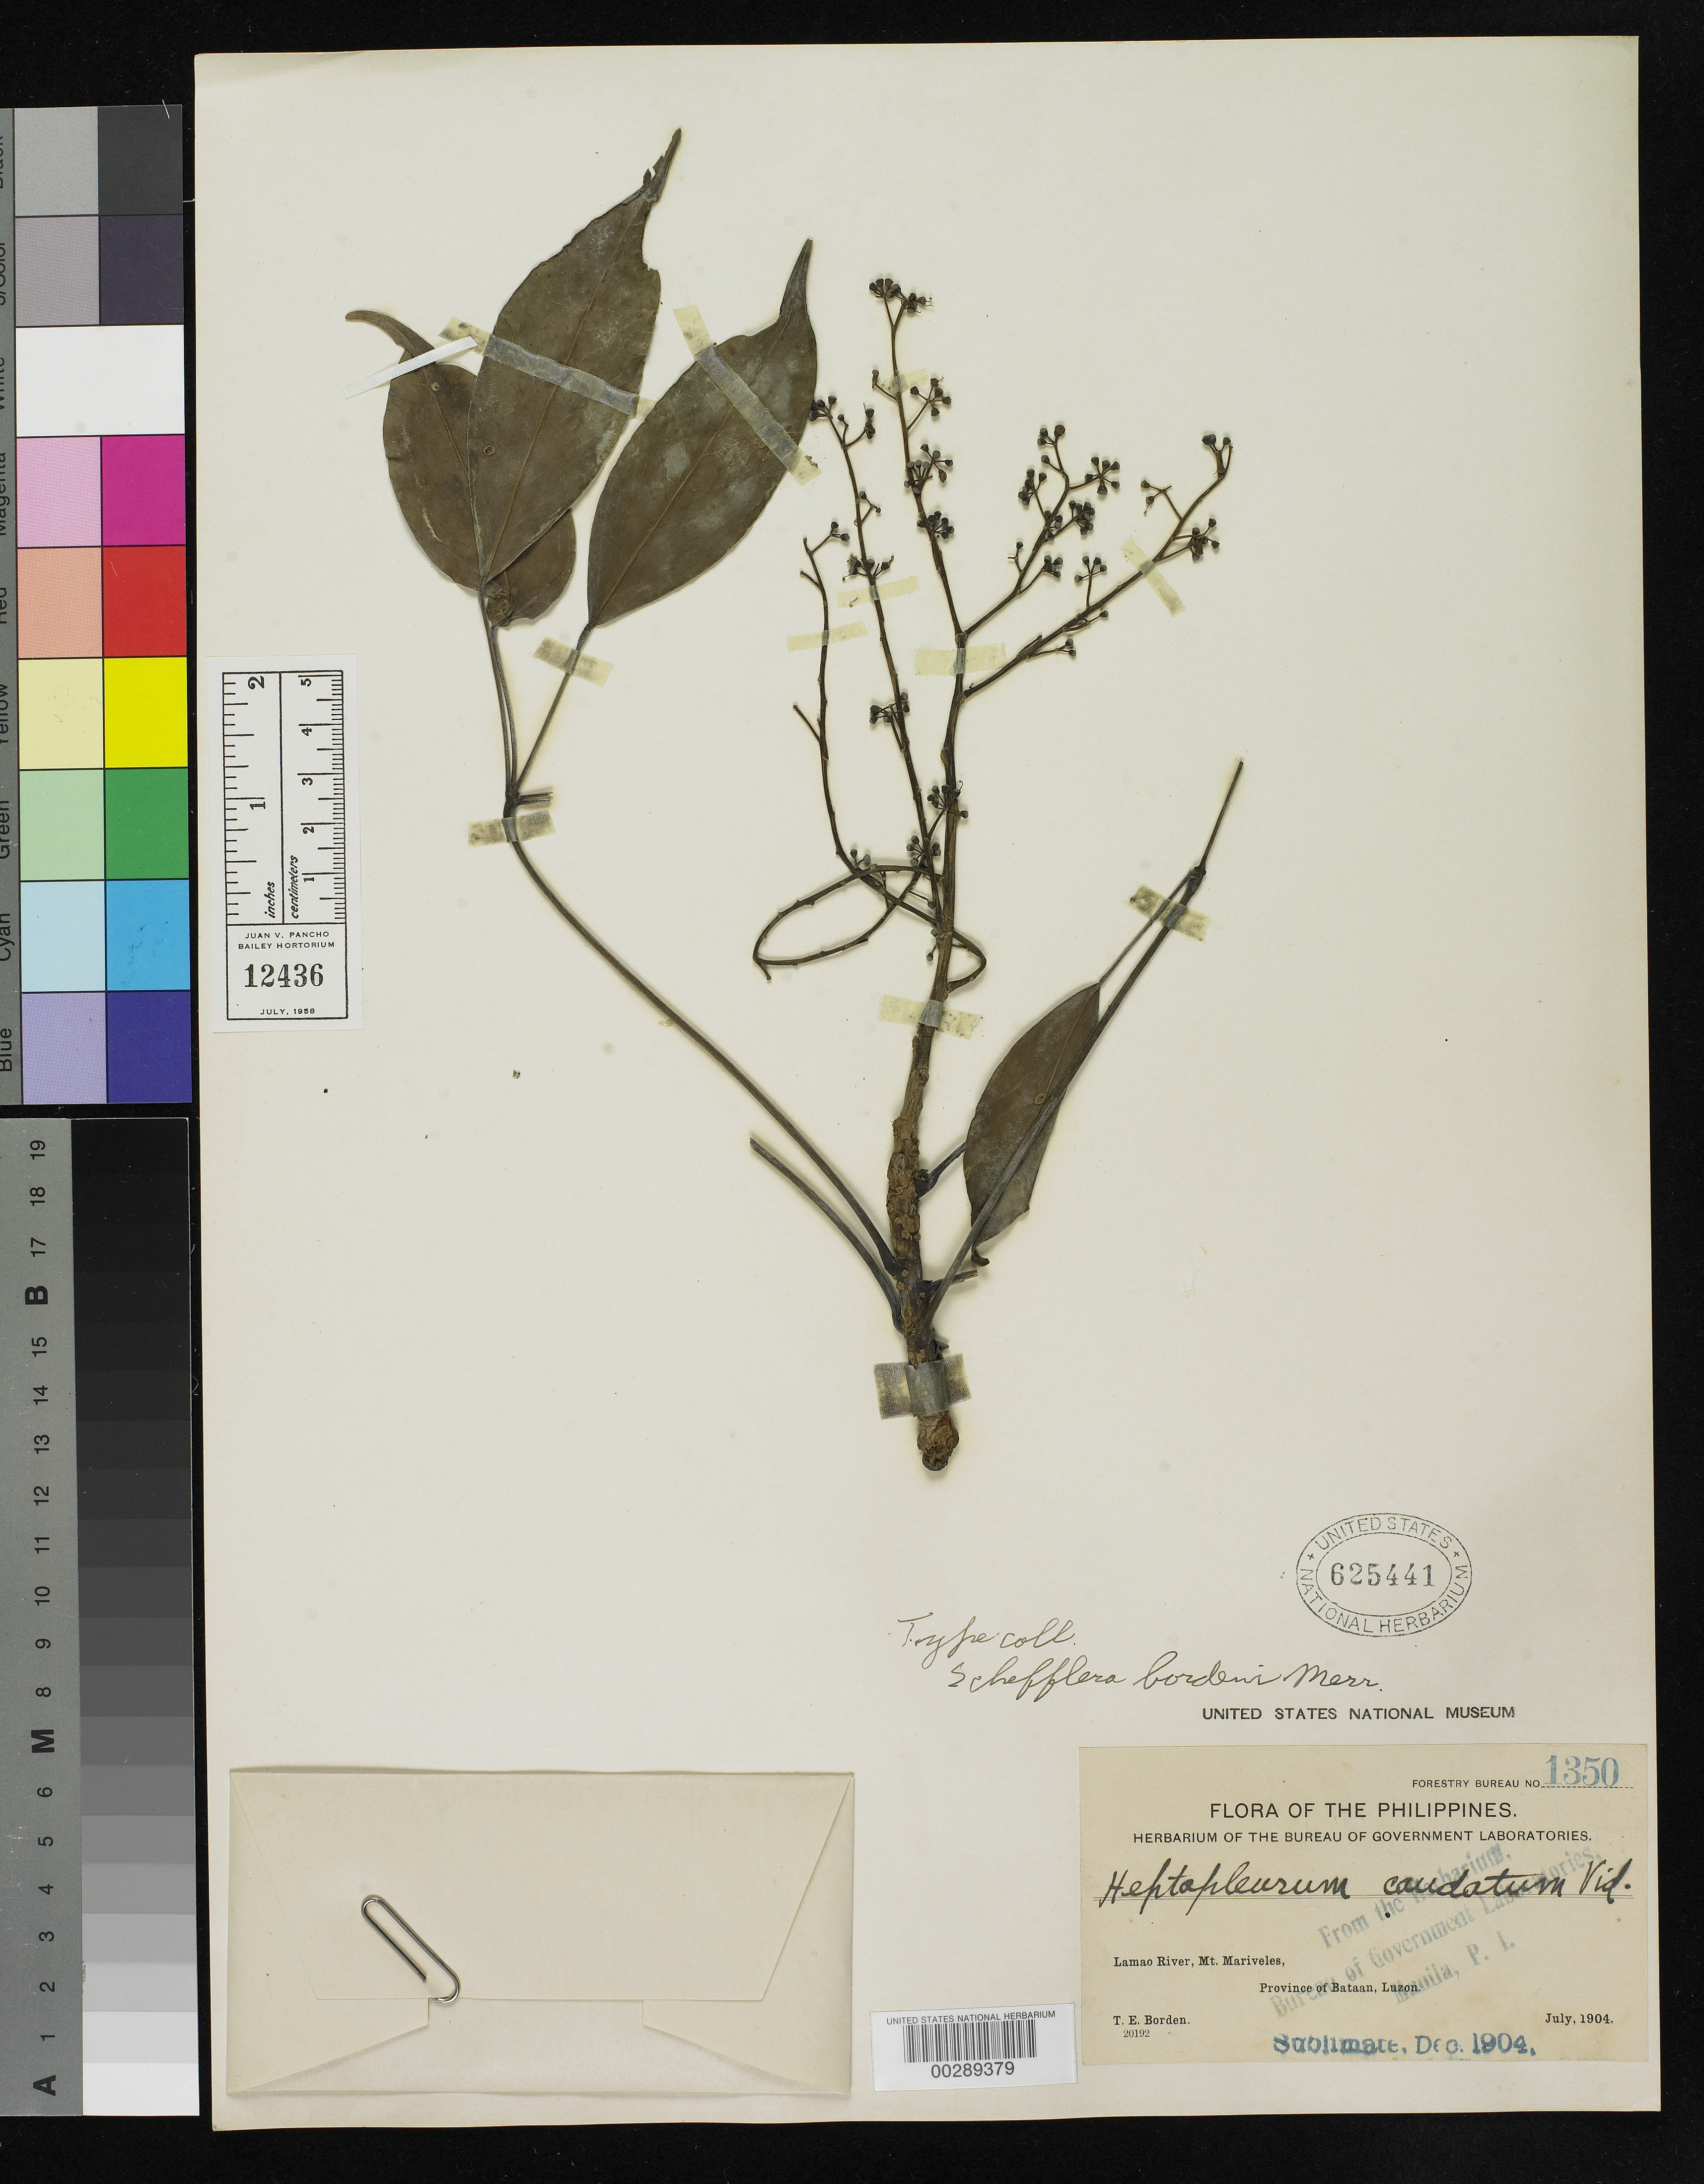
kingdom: Plantae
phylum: Tracheophyta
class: Magnoliopsida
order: Apiales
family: Araliaceae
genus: Schefflera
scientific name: Schefflera bordenii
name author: Merr.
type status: Isotype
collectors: T. E. Borden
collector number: For. Bur. 1350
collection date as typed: Jul 1904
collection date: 1904-07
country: Philippines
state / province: Central Luzon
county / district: Bataan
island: Luzon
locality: Lamao River, Mt Mariveles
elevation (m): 800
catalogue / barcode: US 625441